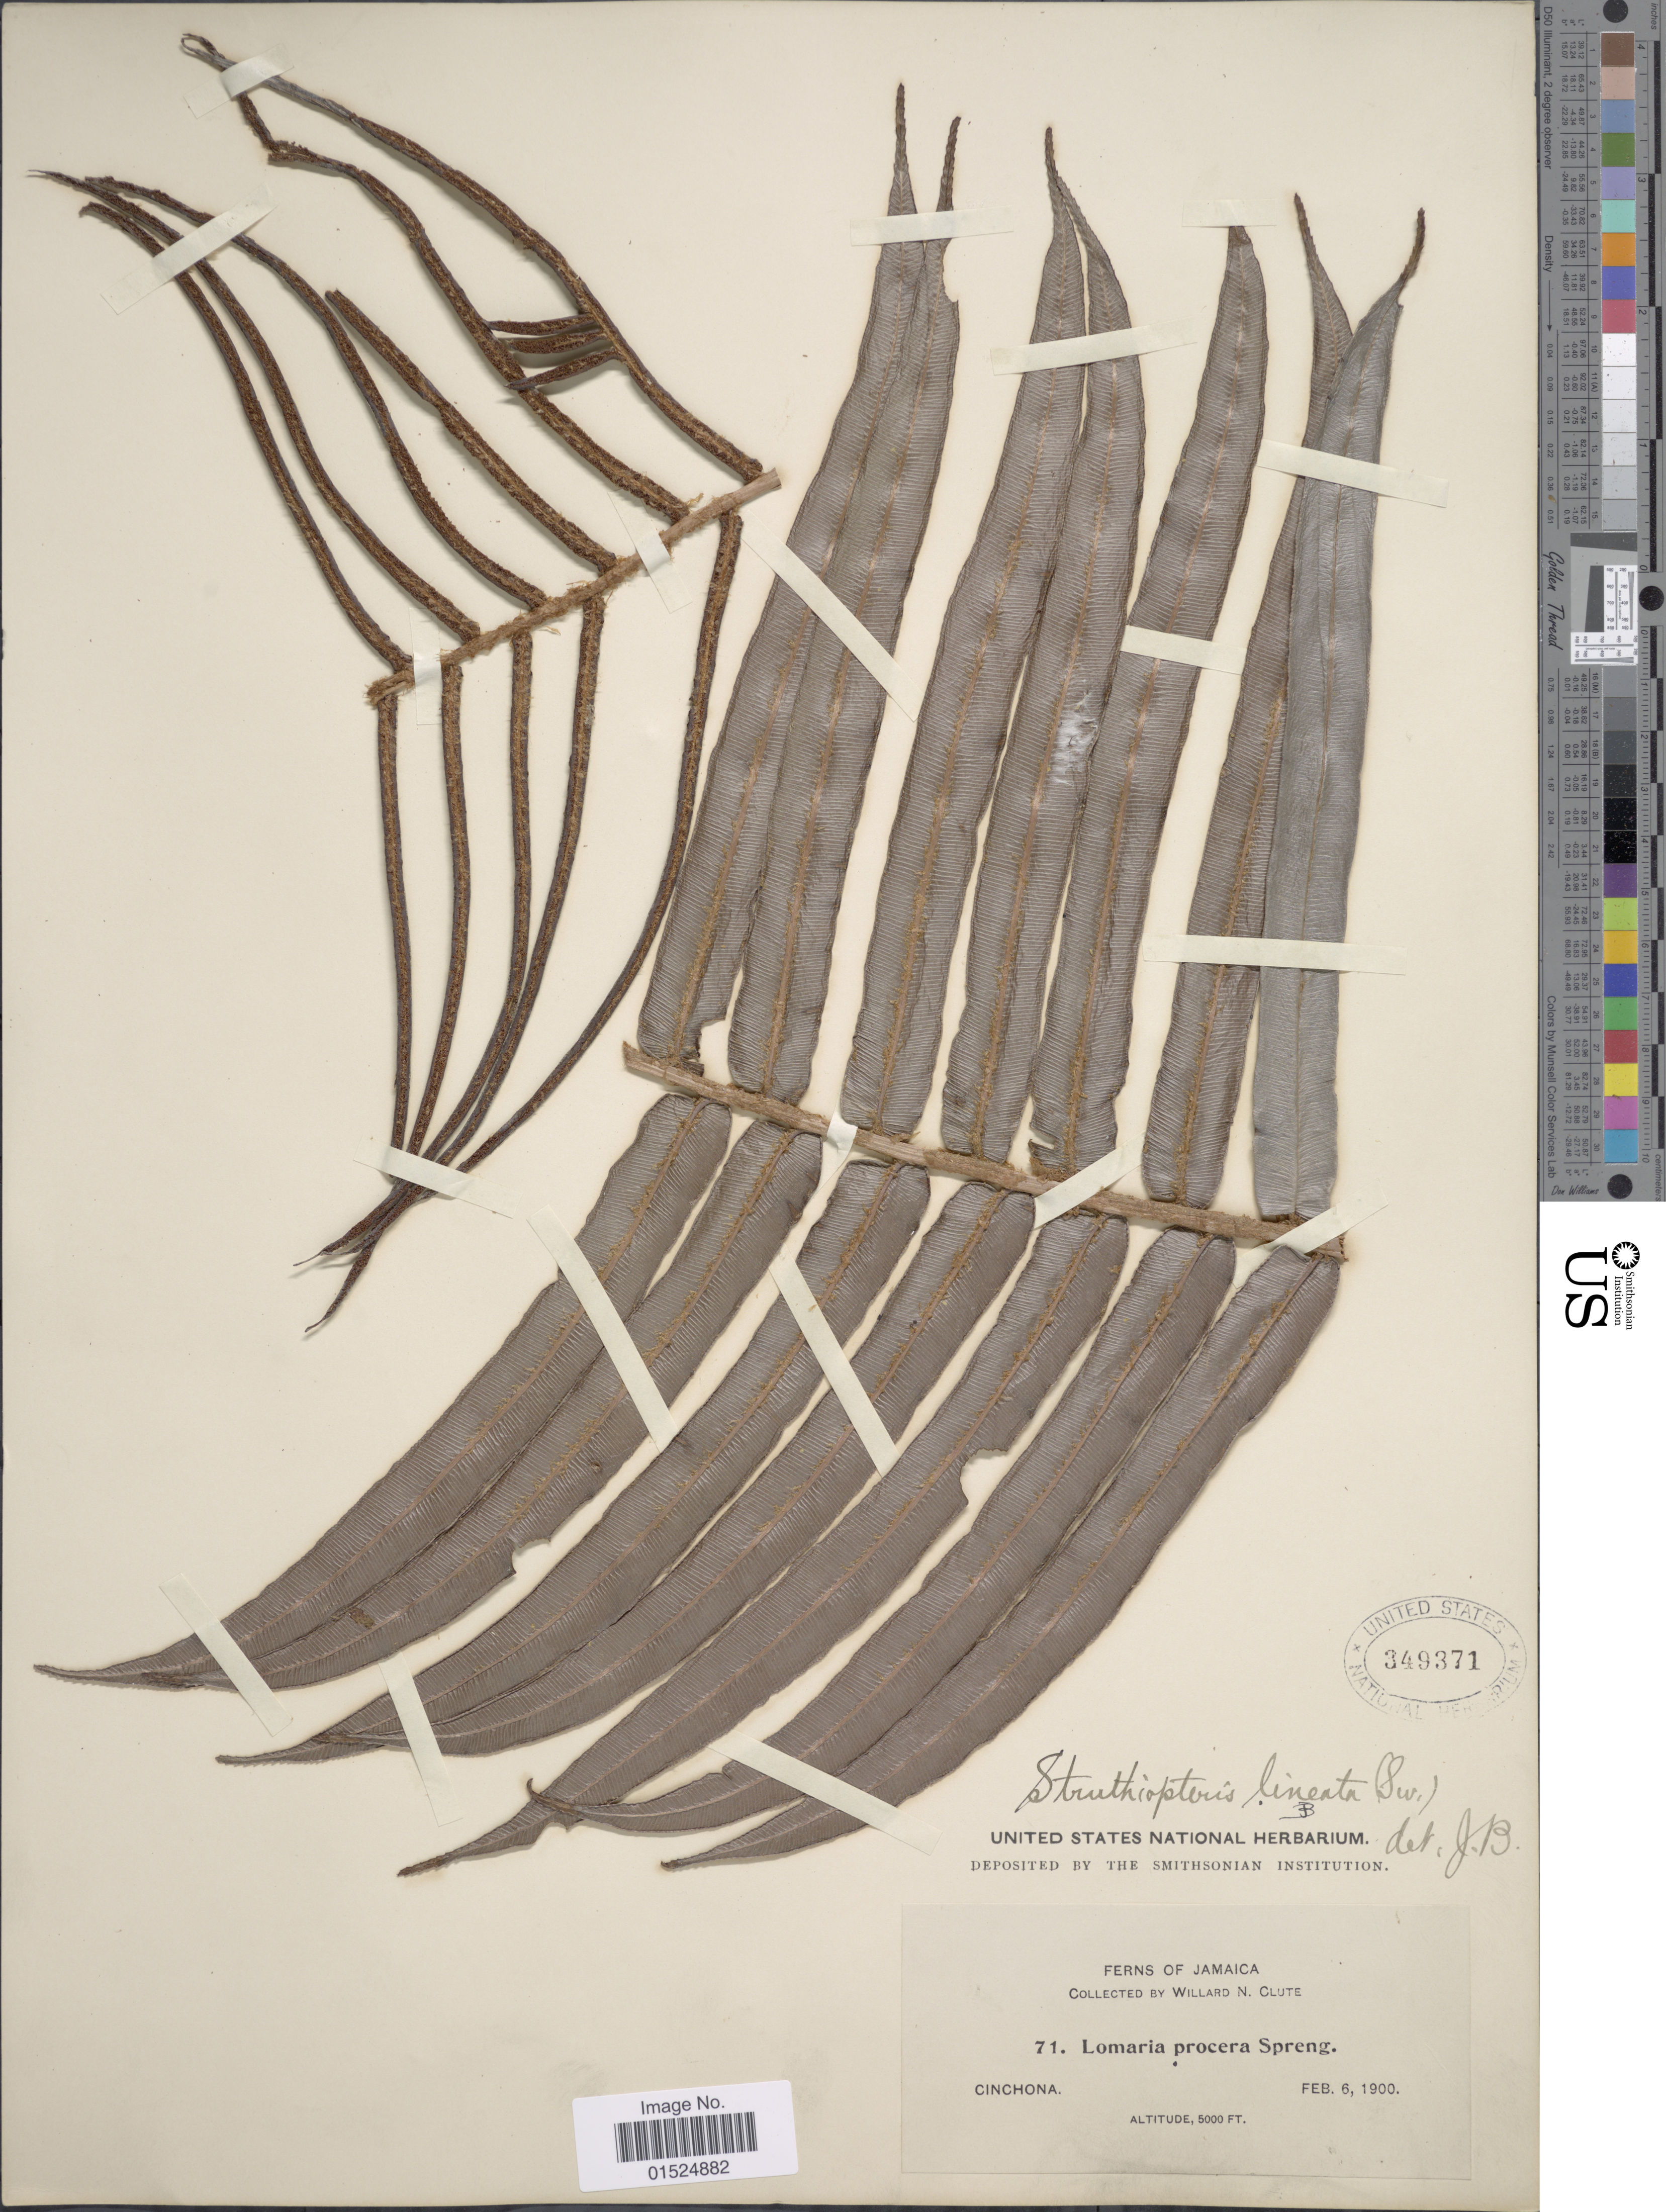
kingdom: Plantae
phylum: Tracheophyta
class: Polypodiopsida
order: Polypodiales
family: Blechnaceae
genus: Blechnum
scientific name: Blechnum lineatum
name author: (Sw.) C. Chr.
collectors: W. N. Clute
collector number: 71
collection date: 1900-02-06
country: Jamaica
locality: Cinchona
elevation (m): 1524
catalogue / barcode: US 349371